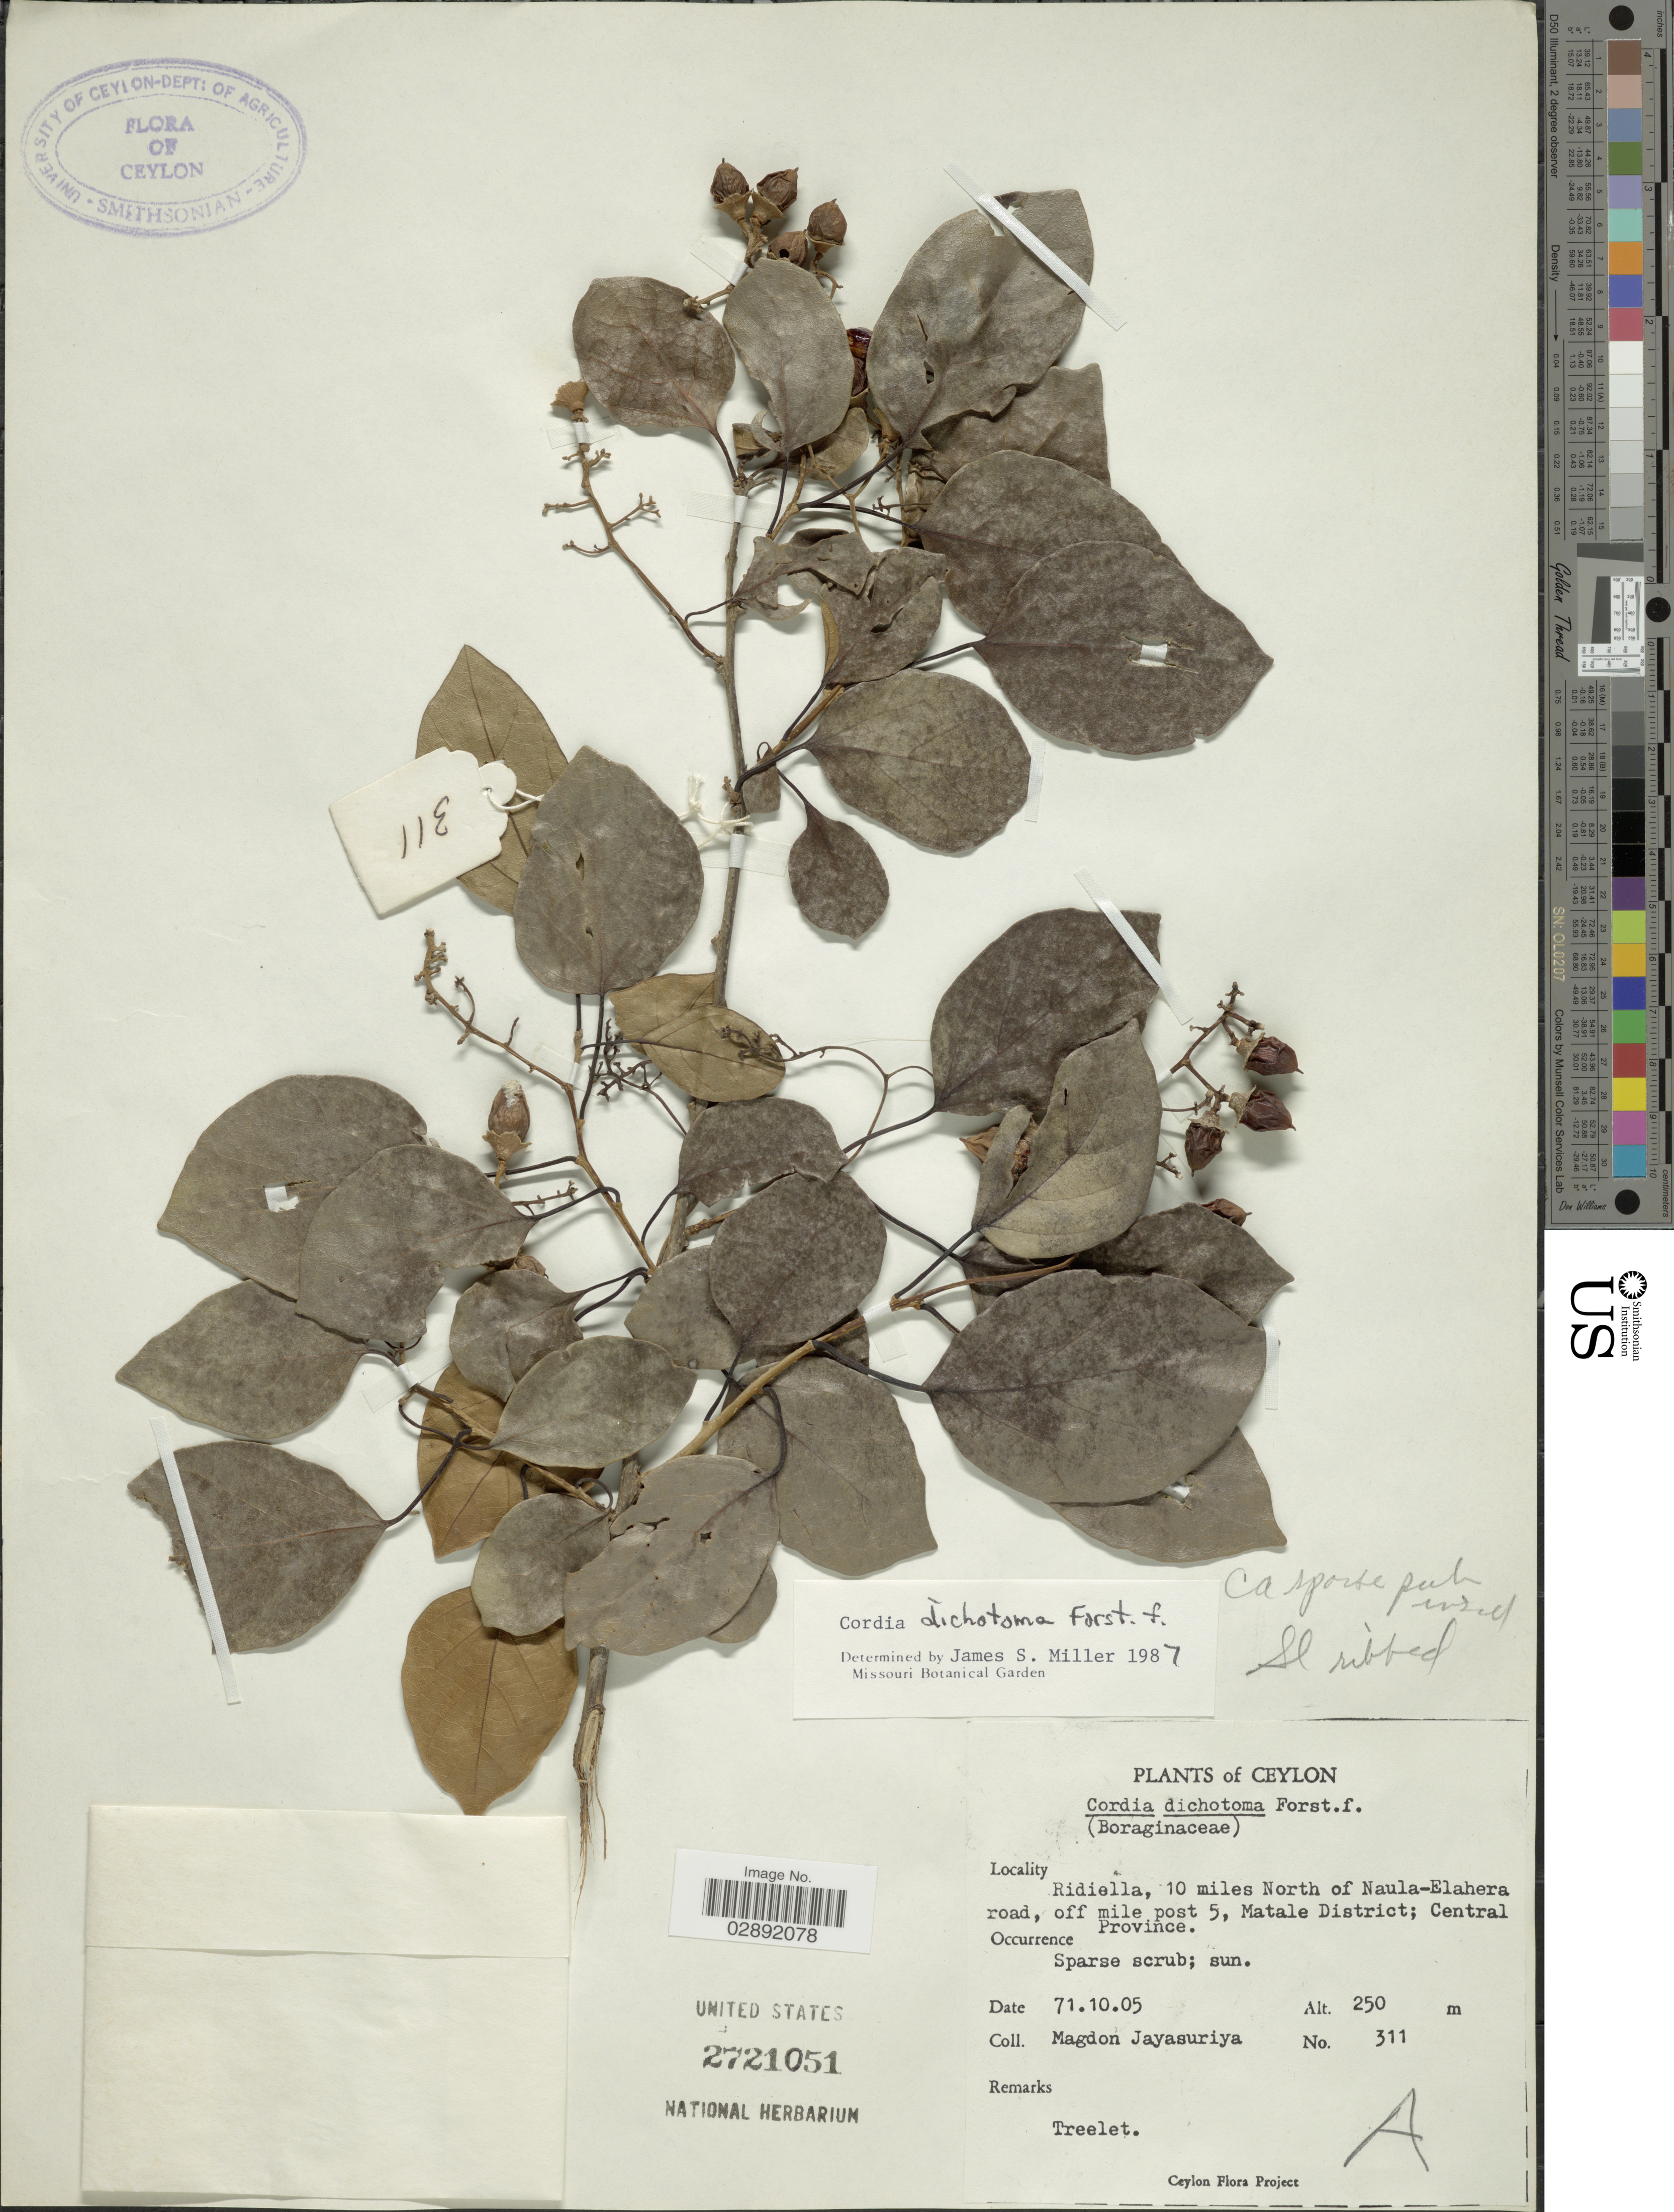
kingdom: Plantae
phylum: Tracheophyta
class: Magnoliopsida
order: Boraginales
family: Cordiaceae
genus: Cordia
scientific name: Cordia dichotoma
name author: G. Forst.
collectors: A. H. Jayasuriya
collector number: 311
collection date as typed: Transcribed d/m/y: 71/10/5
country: Sri Lanka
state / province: Central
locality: Ceylon, Ridiella, 10 miles North of Naula-Elahera road, off mile post 5, Matale District; Central Province.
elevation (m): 250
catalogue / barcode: US 2721051